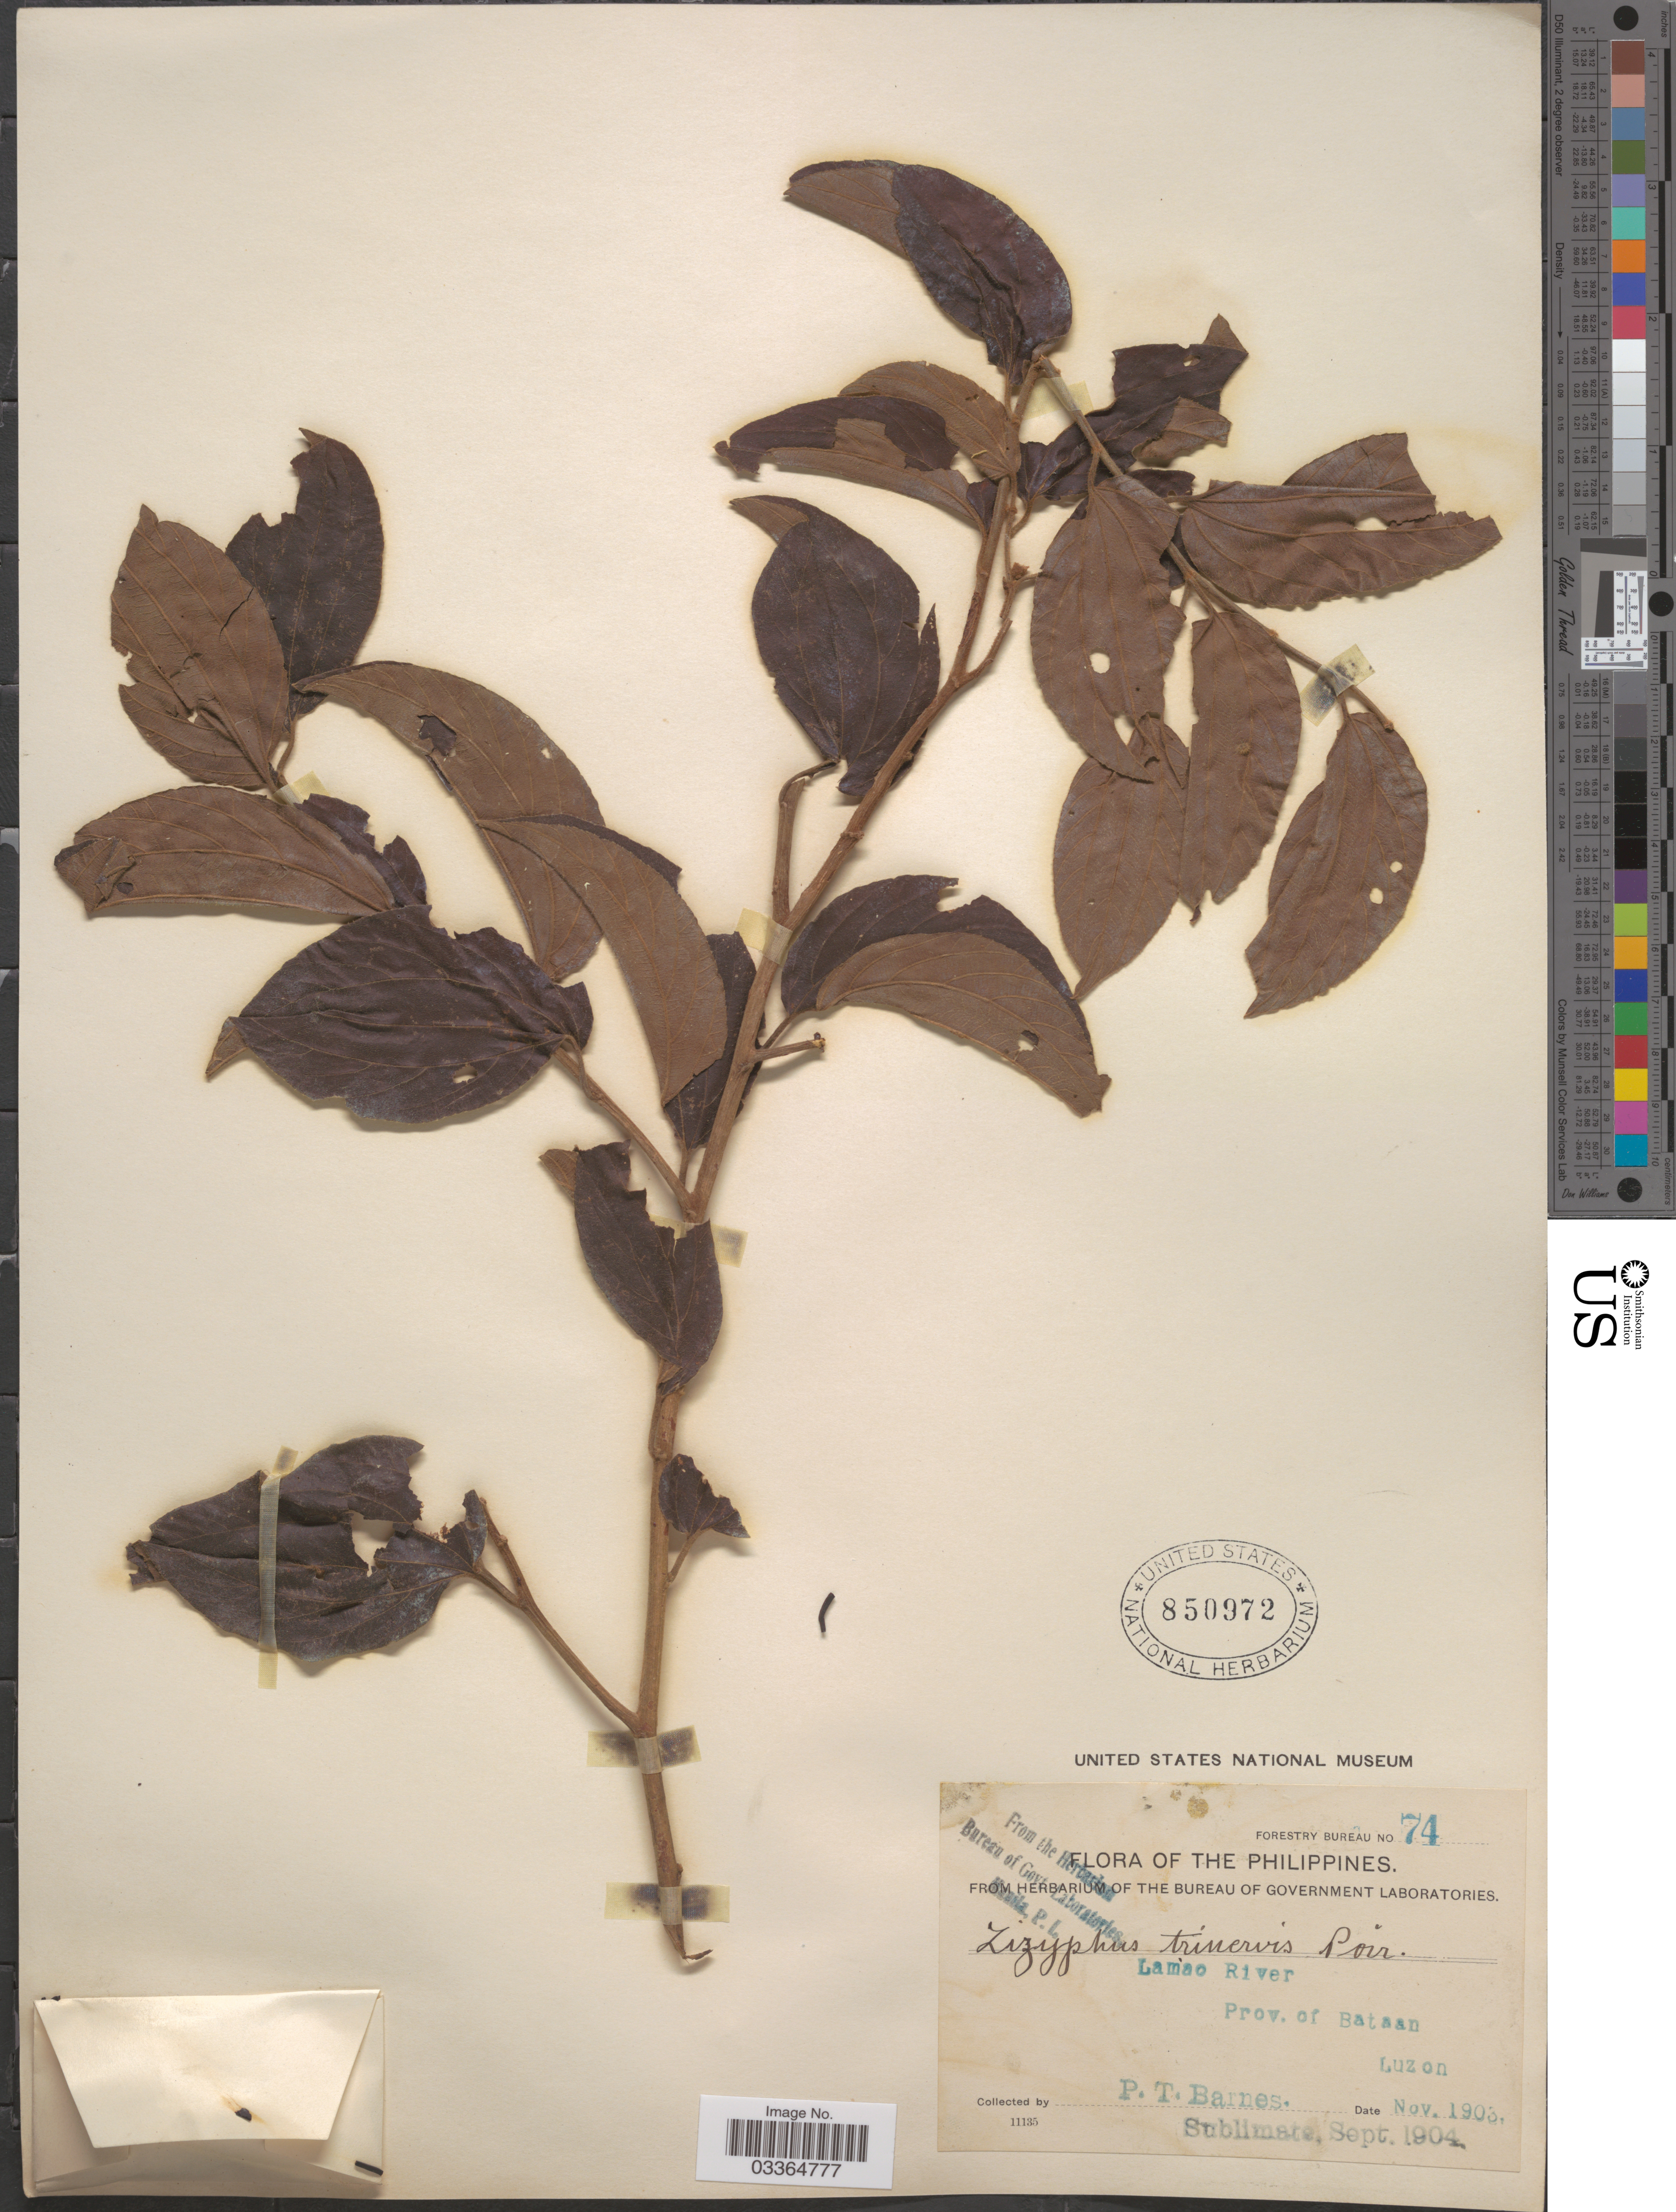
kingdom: Plantae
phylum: Tracheophyta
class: Magnoliopsida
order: Rosales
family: Rhamnaceae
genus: Ziziphus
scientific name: Ziziphus trinervia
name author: (Cav.) Poir.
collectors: P. Barnes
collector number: Forestry Bureau 74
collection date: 1903-11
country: Philippines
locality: Lamao River. Prov. of Bataan. Luzon.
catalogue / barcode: US 850972